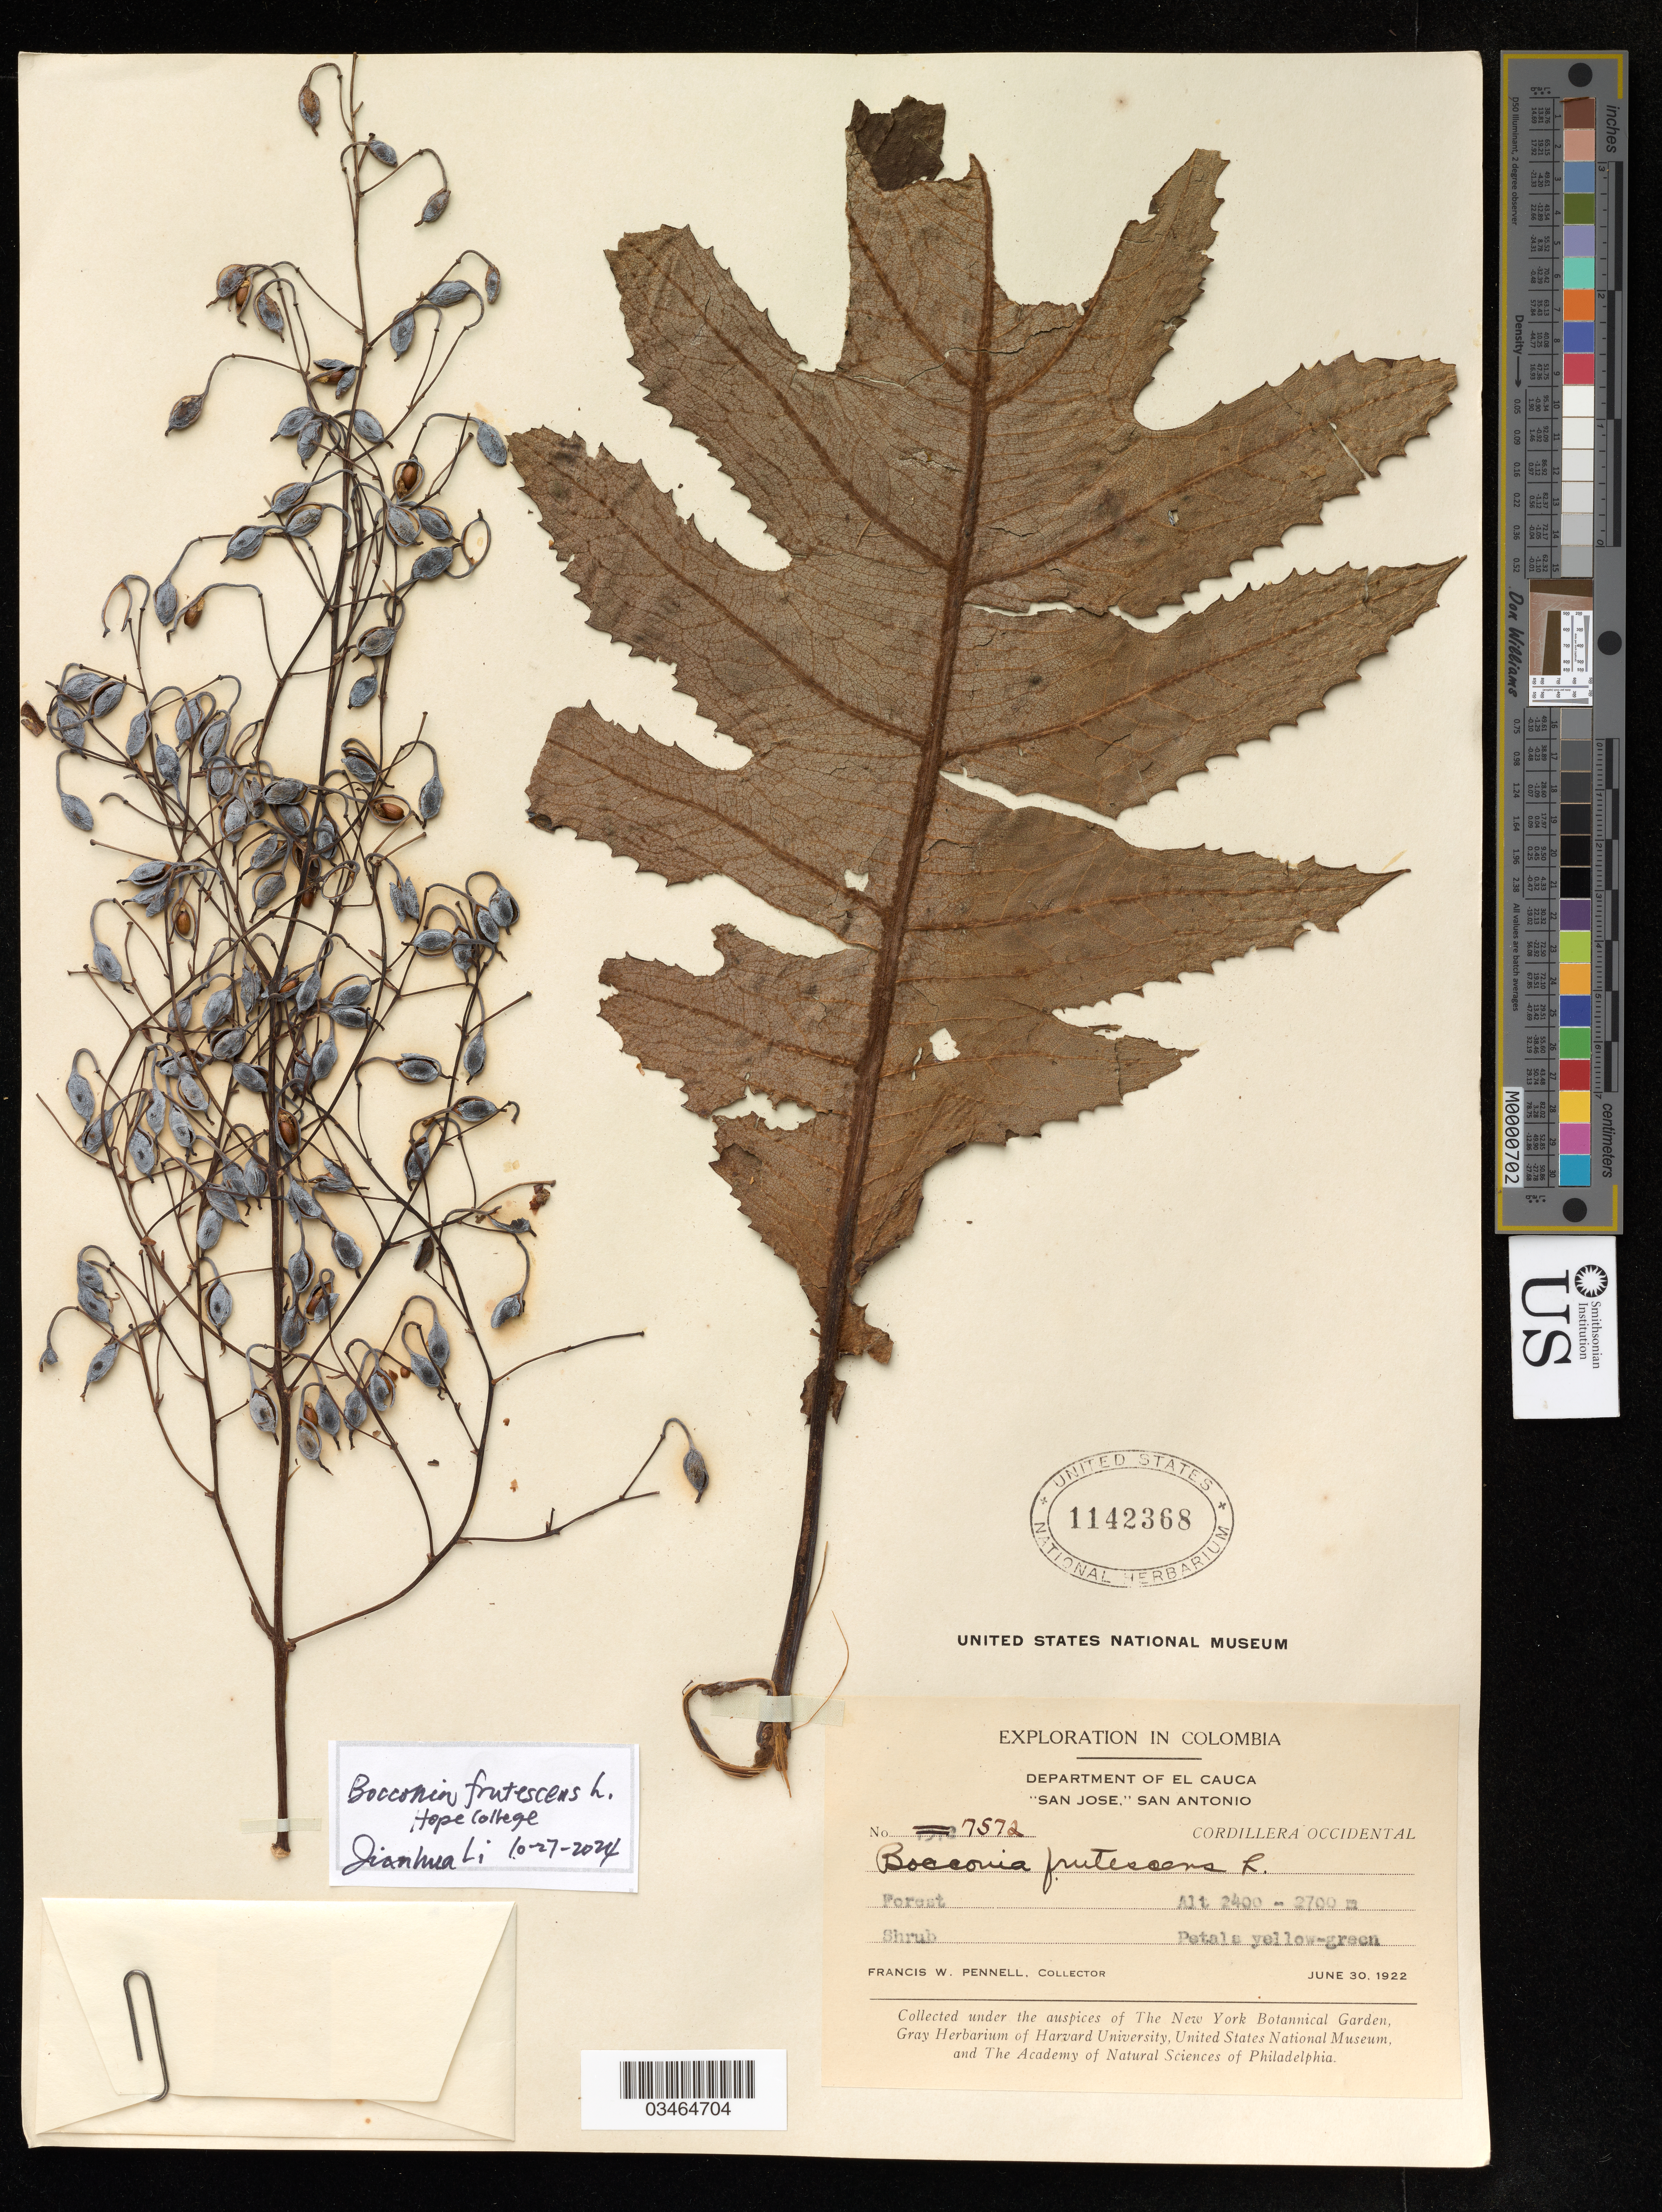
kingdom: Plantae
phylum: Tracheophyta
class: Magnoliopsida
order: Ranunculales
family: Papaveraceae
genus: Bocconia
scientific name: Bocconia frutescens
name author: L.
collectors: F. W. Pennell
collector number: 7572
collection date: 1922-06-30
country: Colombia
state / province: Valle del Cauca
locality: Department of El Cauca. "San Jose", San Antonio. Cordillera Occidental.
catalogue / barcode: US 1142368